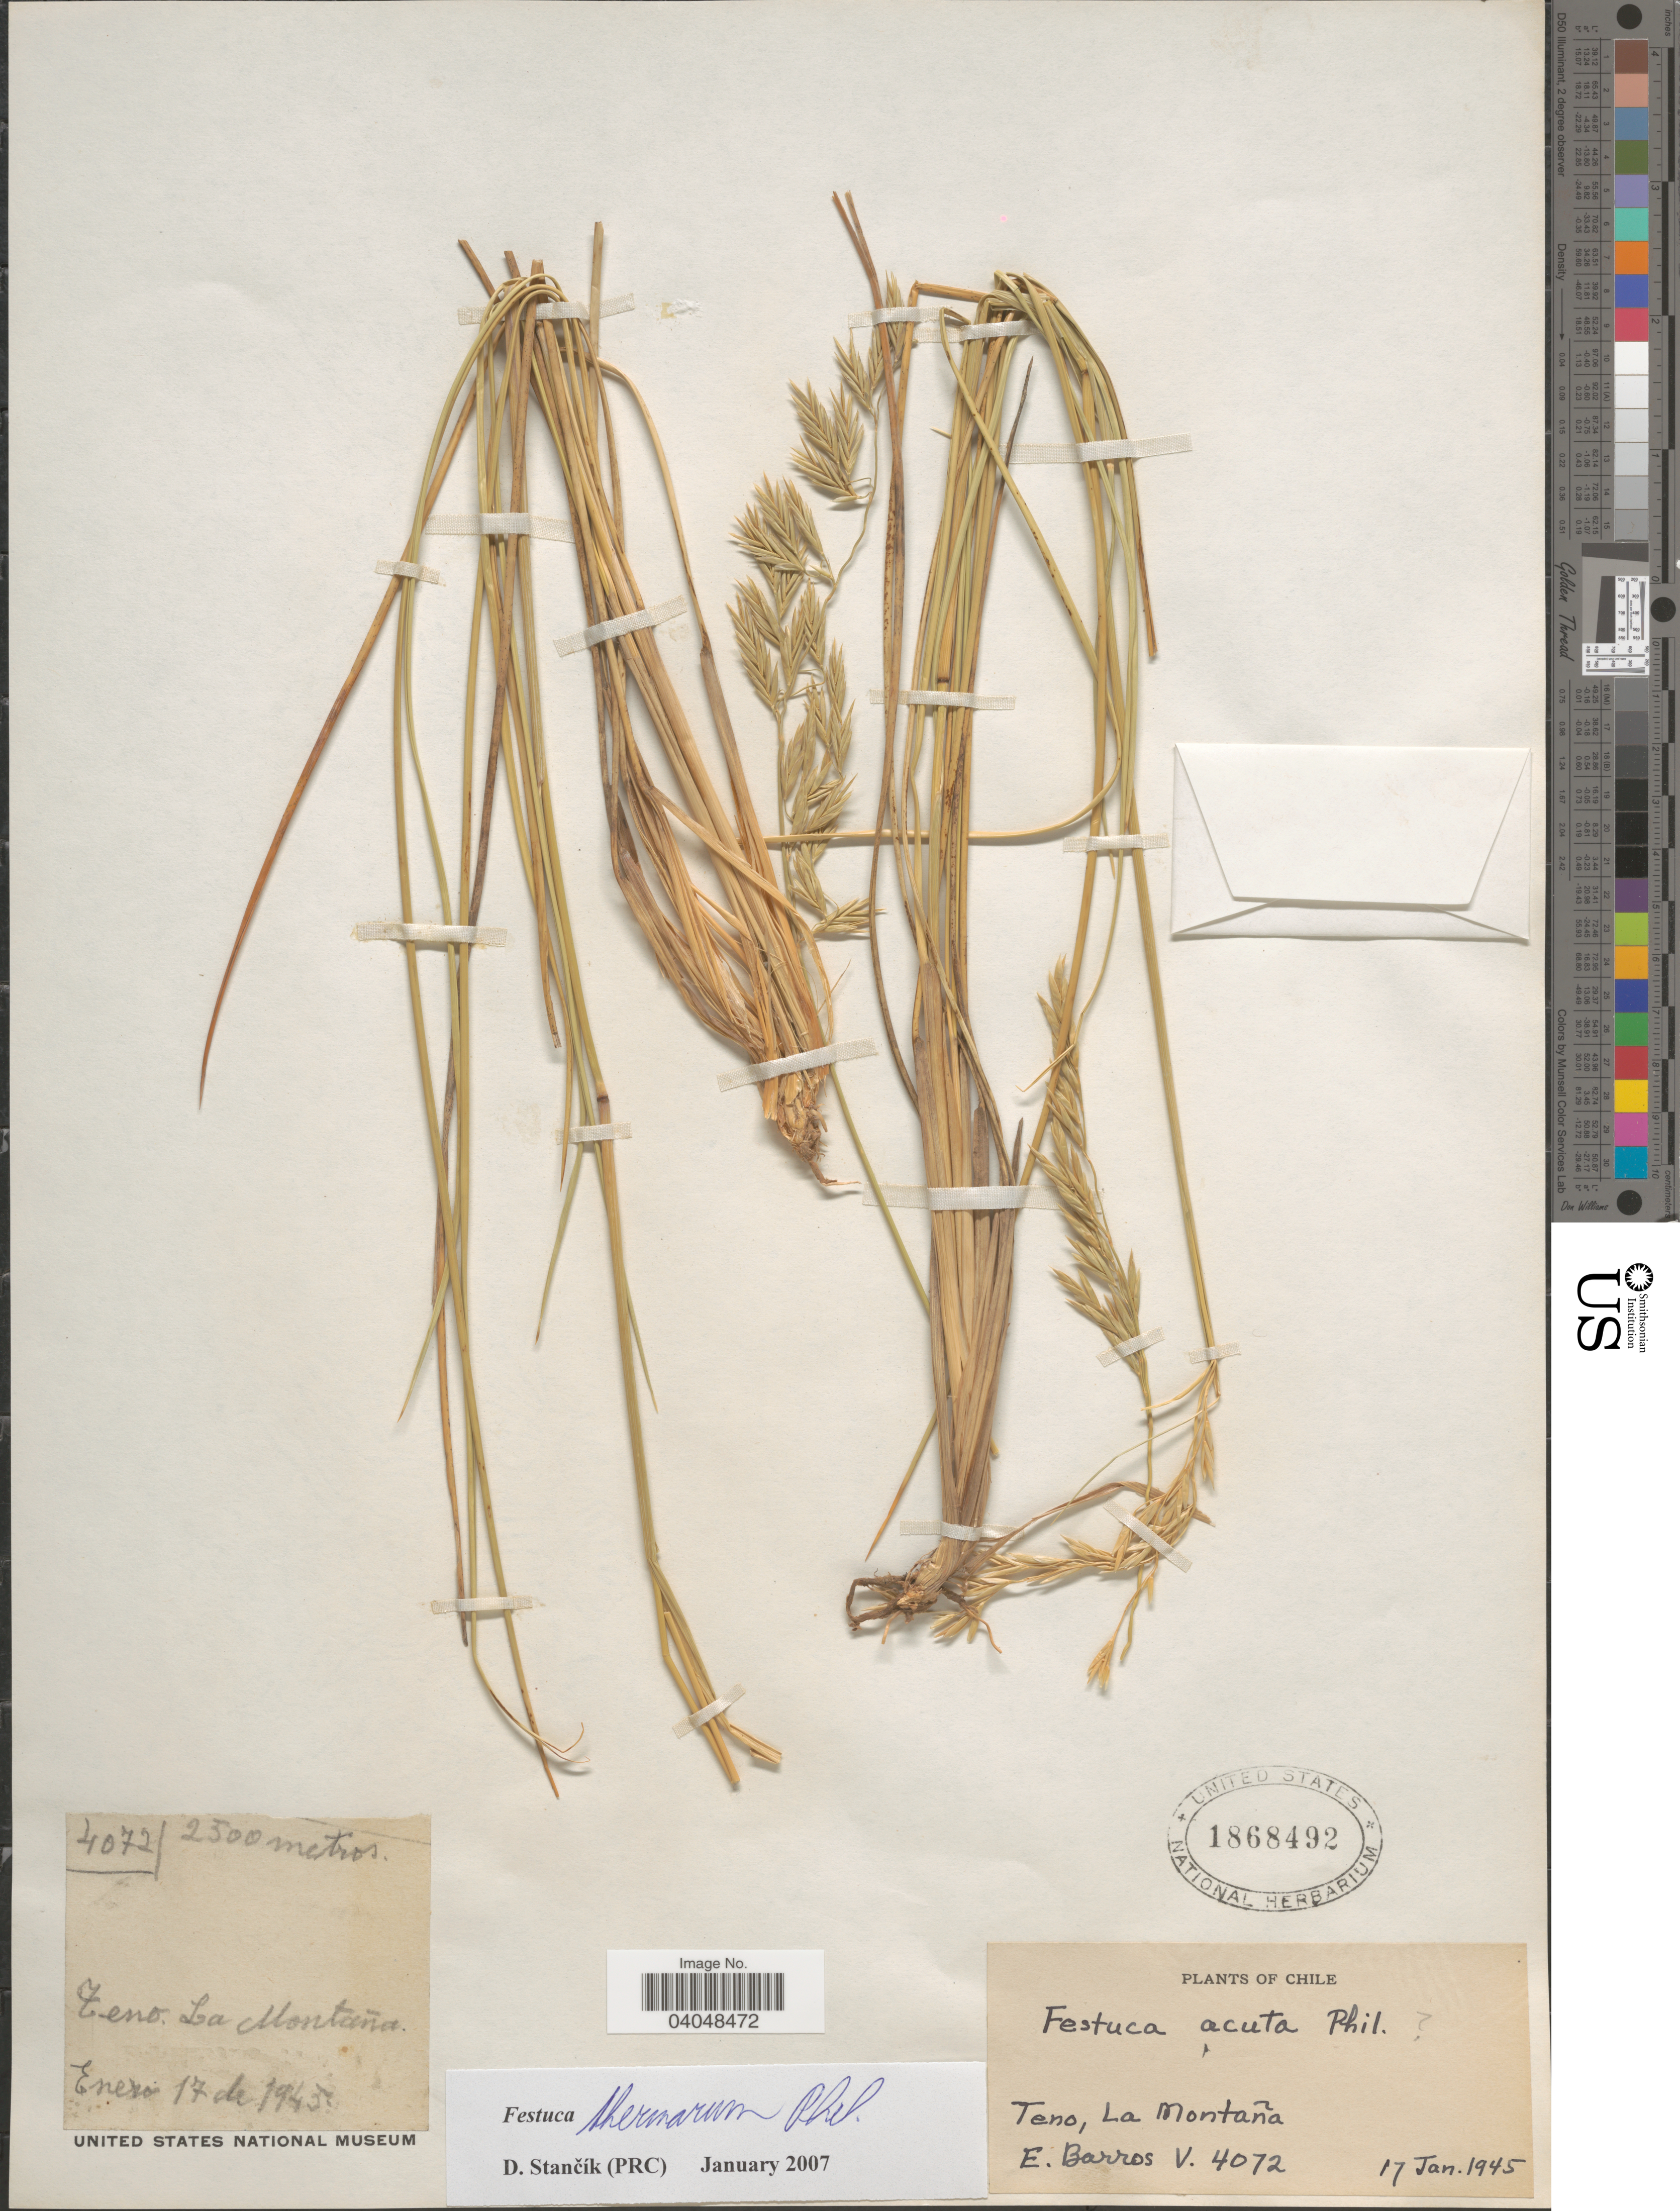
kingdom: Plantae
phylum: Tracheophyta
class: Liliopsida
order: Poales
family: Poaceae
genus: Festuca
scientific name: Festuca thermarum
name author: Phil.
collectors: E. Barros V.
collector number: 4072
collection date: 1945-01-17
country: Chile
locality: Teno, La Montaña.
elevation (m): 2500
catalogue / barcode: US 1868492